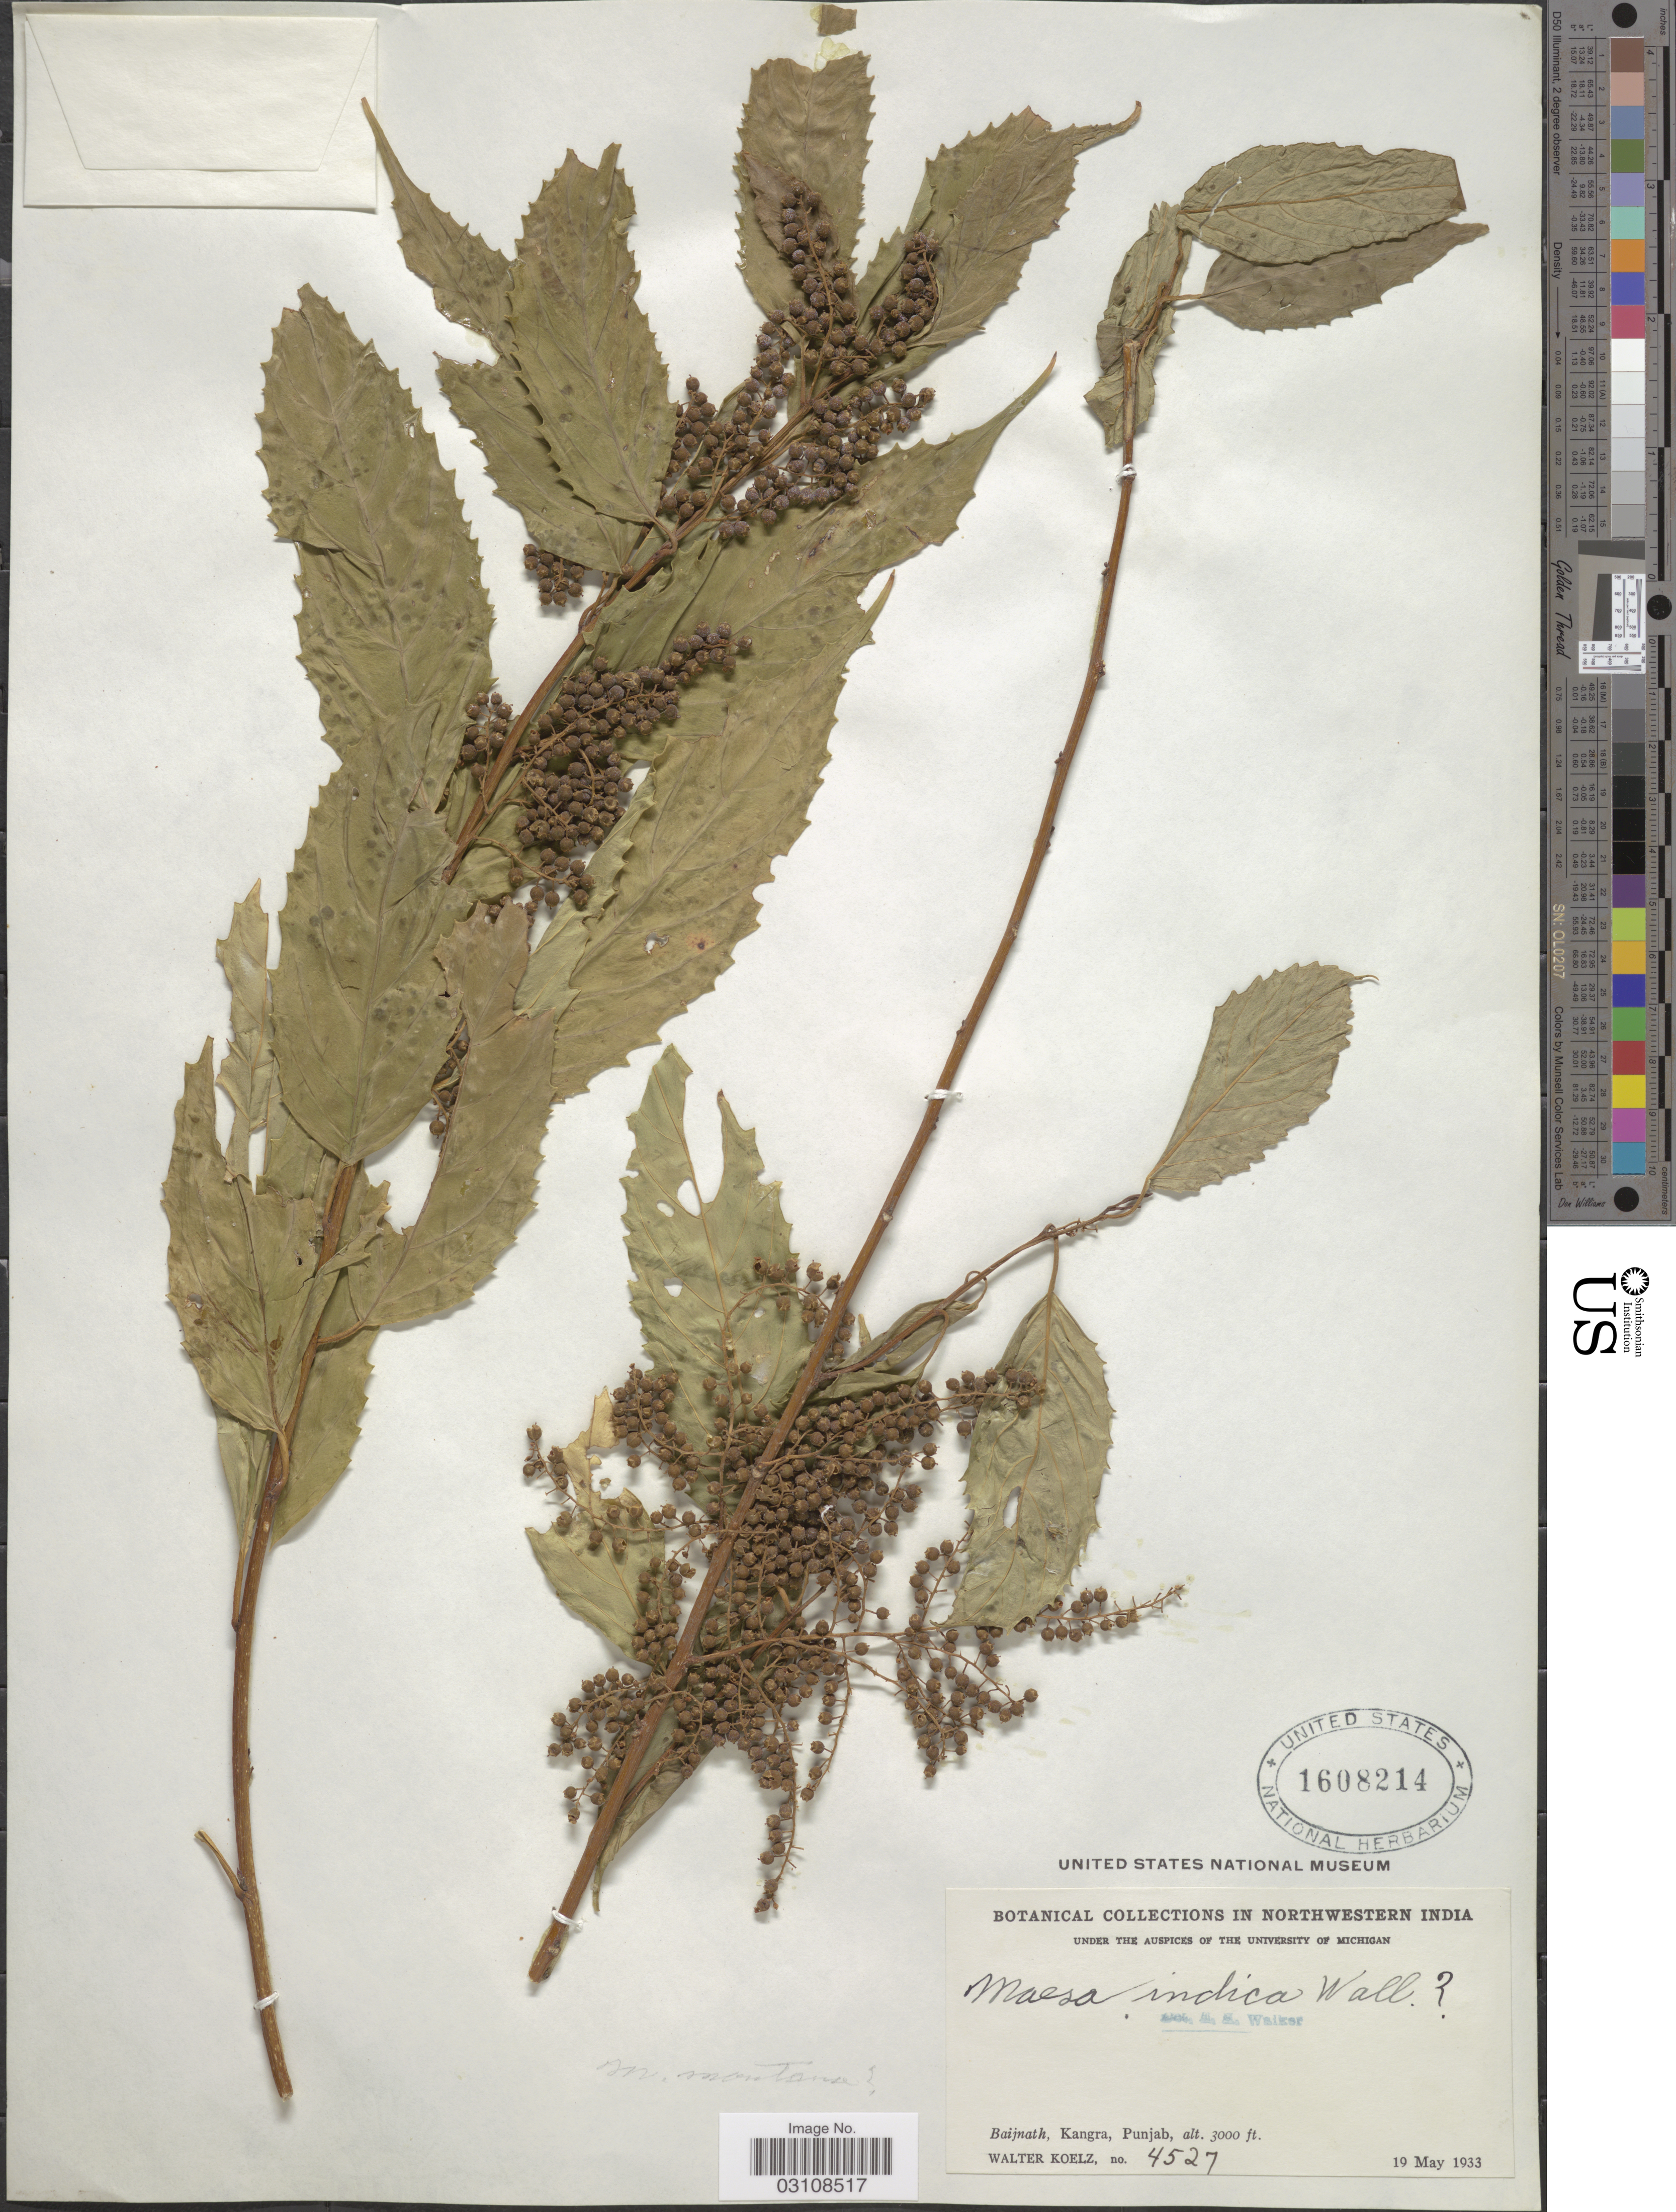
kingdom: Plantae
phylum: Tracheophyta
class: Magnoliopsida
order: Ericales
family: Primulaceae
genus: Maesa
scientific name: Maesa indica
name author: (Roxb.) A. DC.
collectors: W. N. Koelz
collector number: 4527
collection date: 1933-05-19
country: India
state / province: Punjab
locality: In Northwestern India. Baijnath, Kangra.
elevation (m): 914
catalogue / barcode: US 1608214